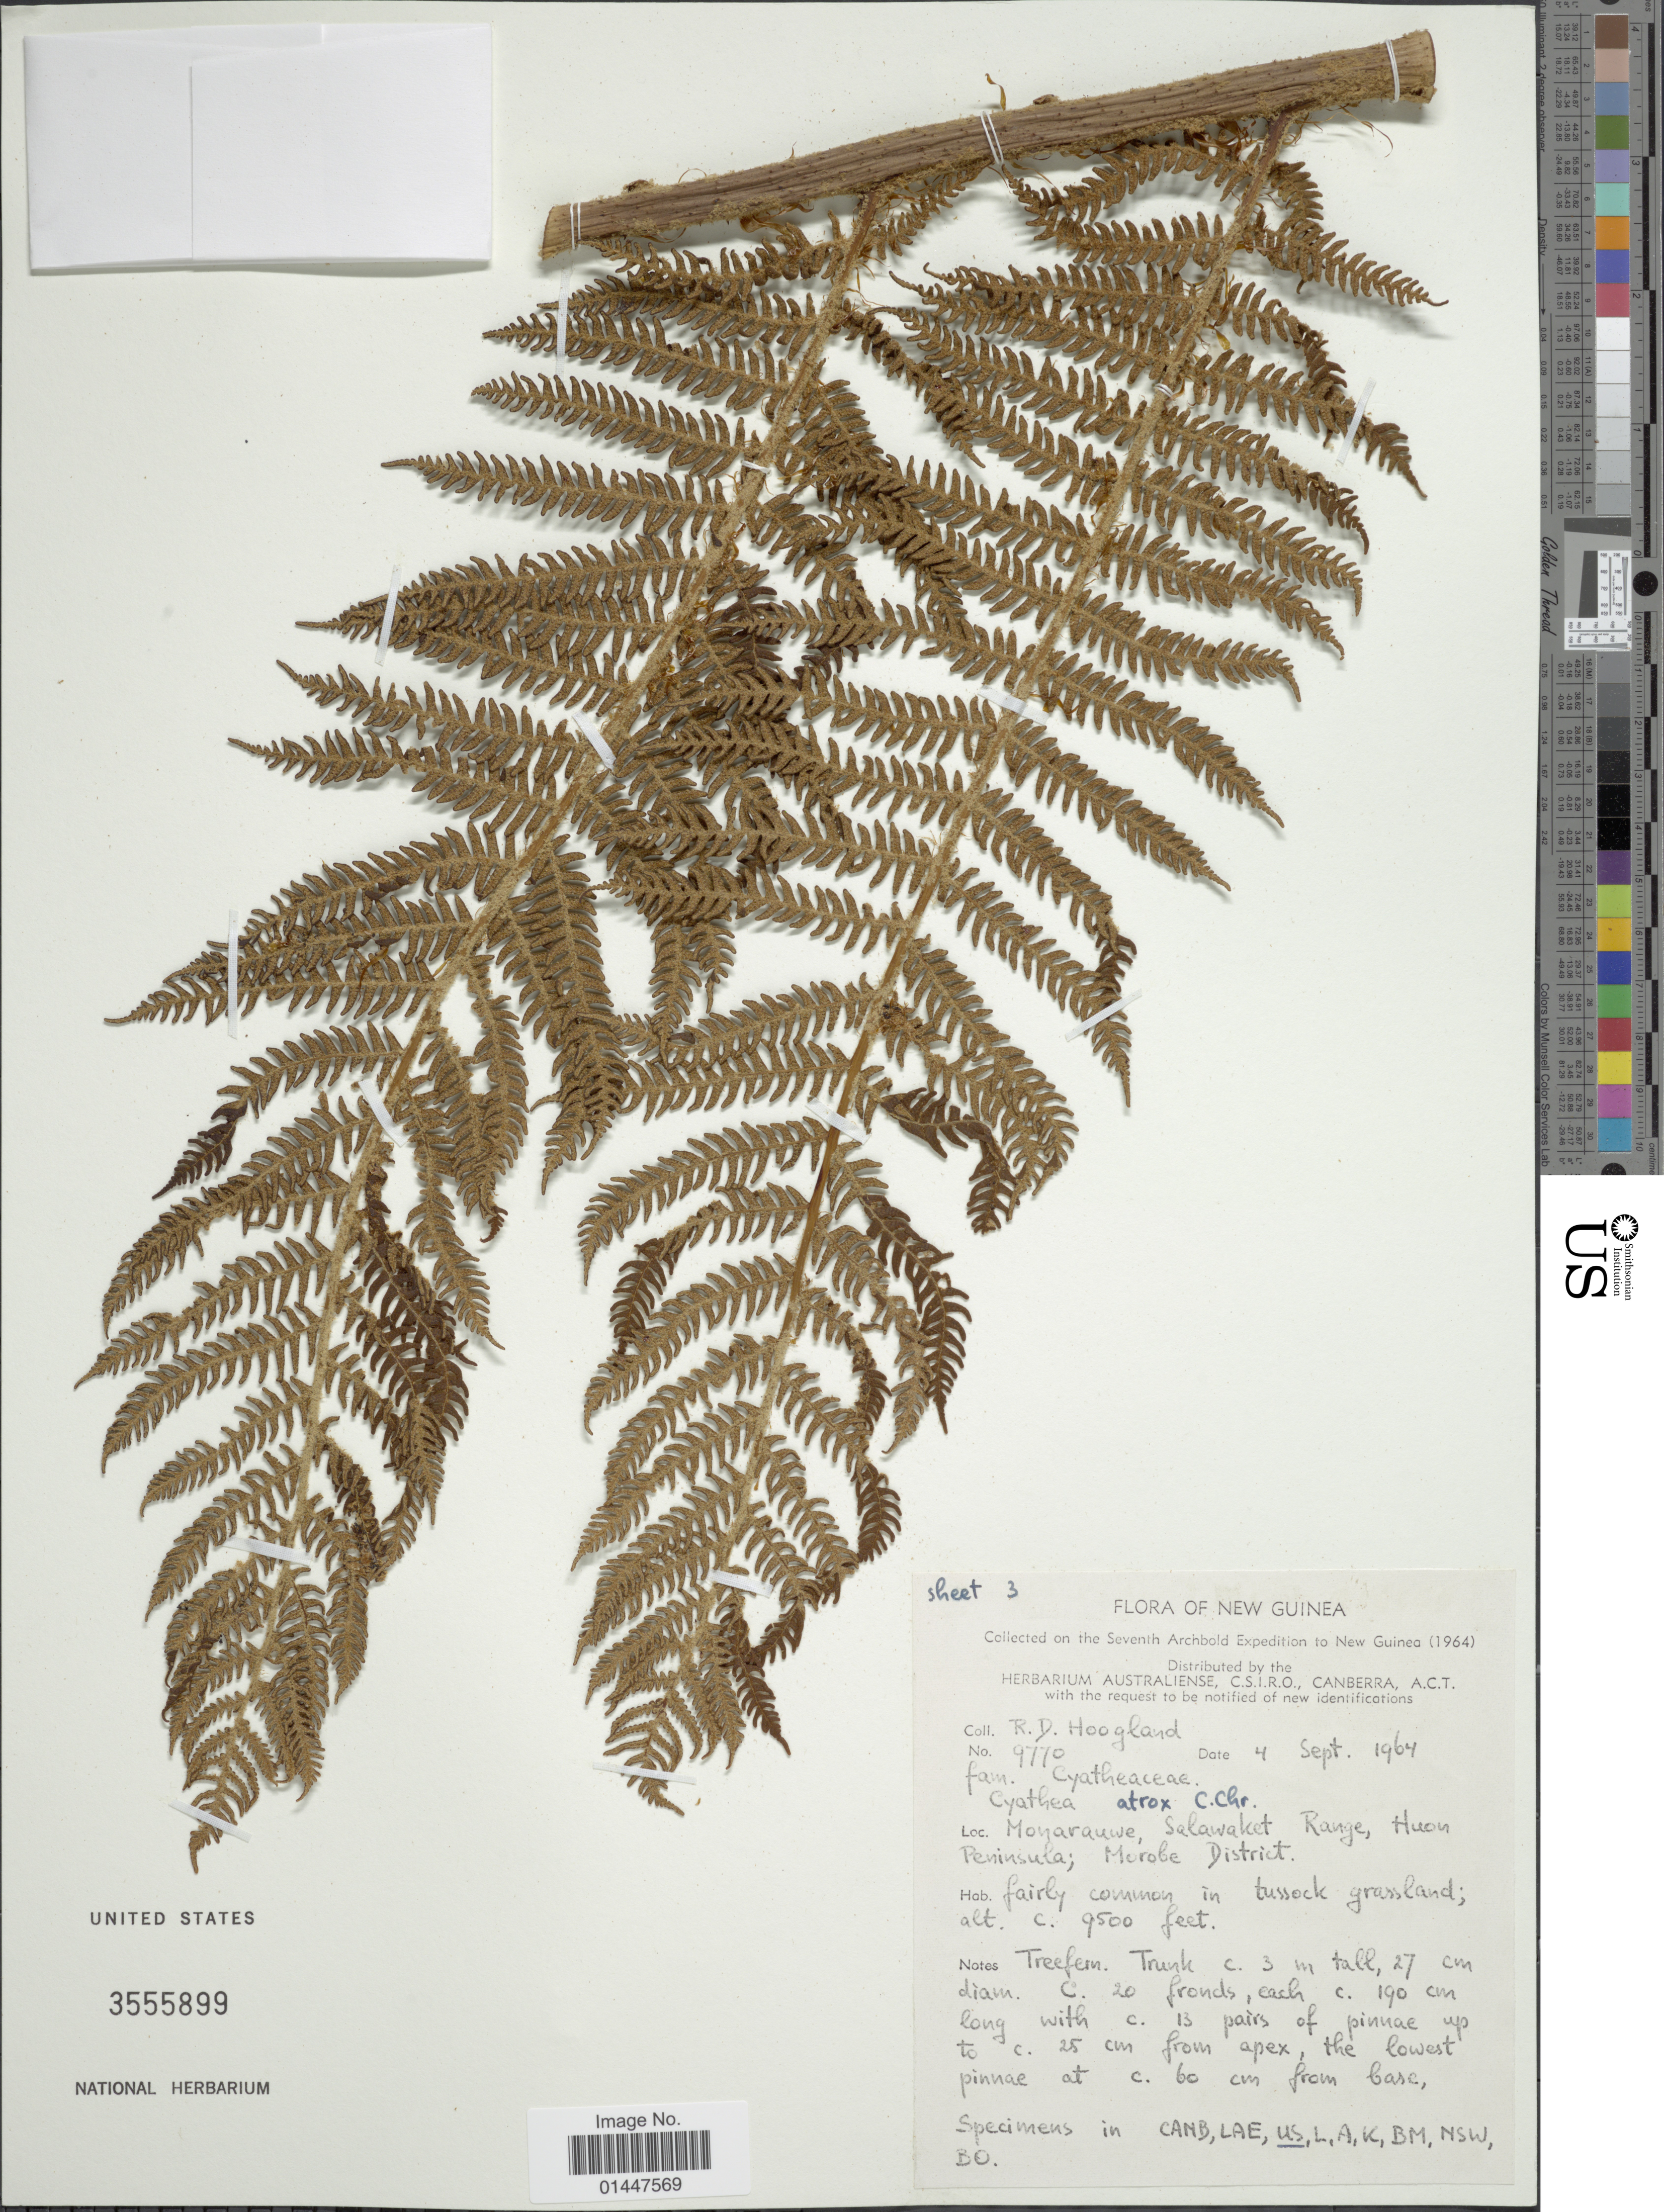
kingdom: Plantae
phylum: Tracheophyta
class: Polypodiopsida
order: Cyatheales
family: Cyatheaceae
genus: Sphaeropteris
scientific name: Sphaeropteris atrox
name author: (C. Chr.) R.M. Tryon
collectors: R. D. Hoogland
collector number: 9770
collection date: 1964-09-04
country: Papua New Guinea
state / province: Morobe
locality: New Guinea. Monarauwe, Selawaket Range, Hun Peninsula, Morobe District.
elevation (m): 2896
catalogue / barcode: US 3555899